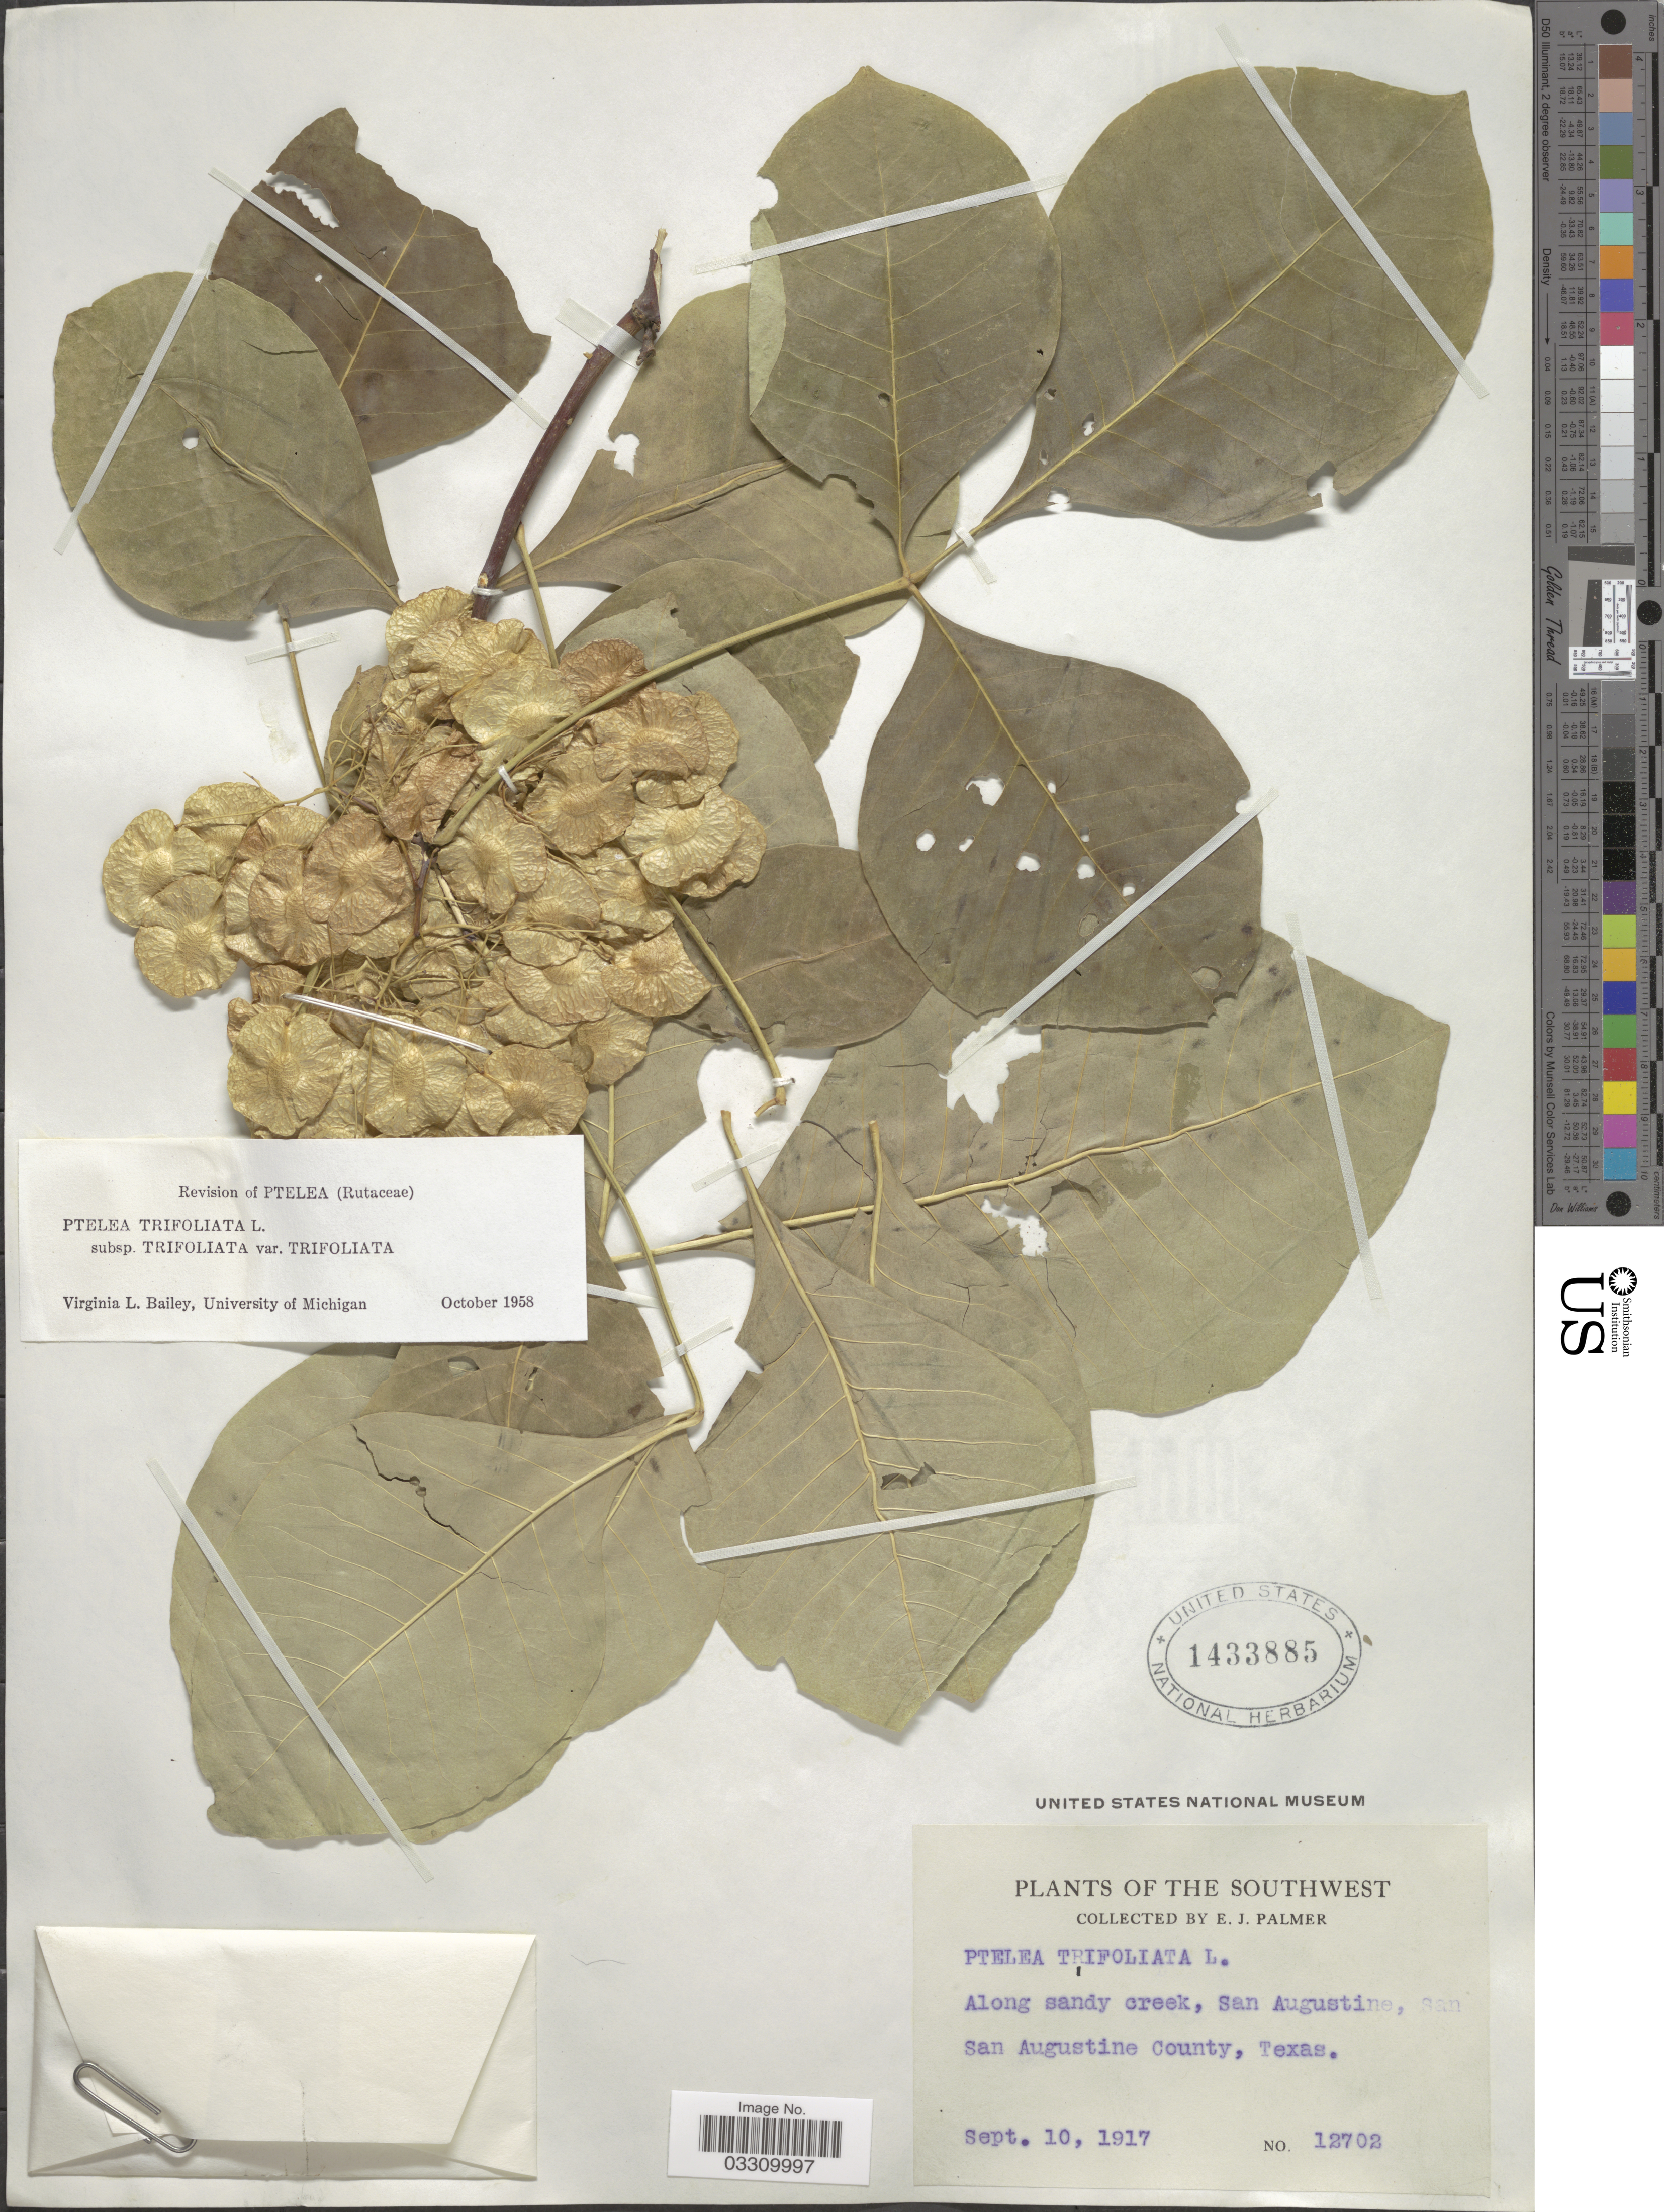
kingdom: Plantae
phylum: Tracheophyta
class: Magnoliopsida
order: Sapindales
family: Rutaceae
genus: Ptelea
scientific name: Ptelea trifoliata var. trifoliata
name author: L.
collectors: E. J. Palmer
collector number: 12702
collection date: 1917-09-10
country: United States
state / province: Texas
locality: The Southwest. San Augustine, San Augustine County.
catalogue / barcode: US 1433885